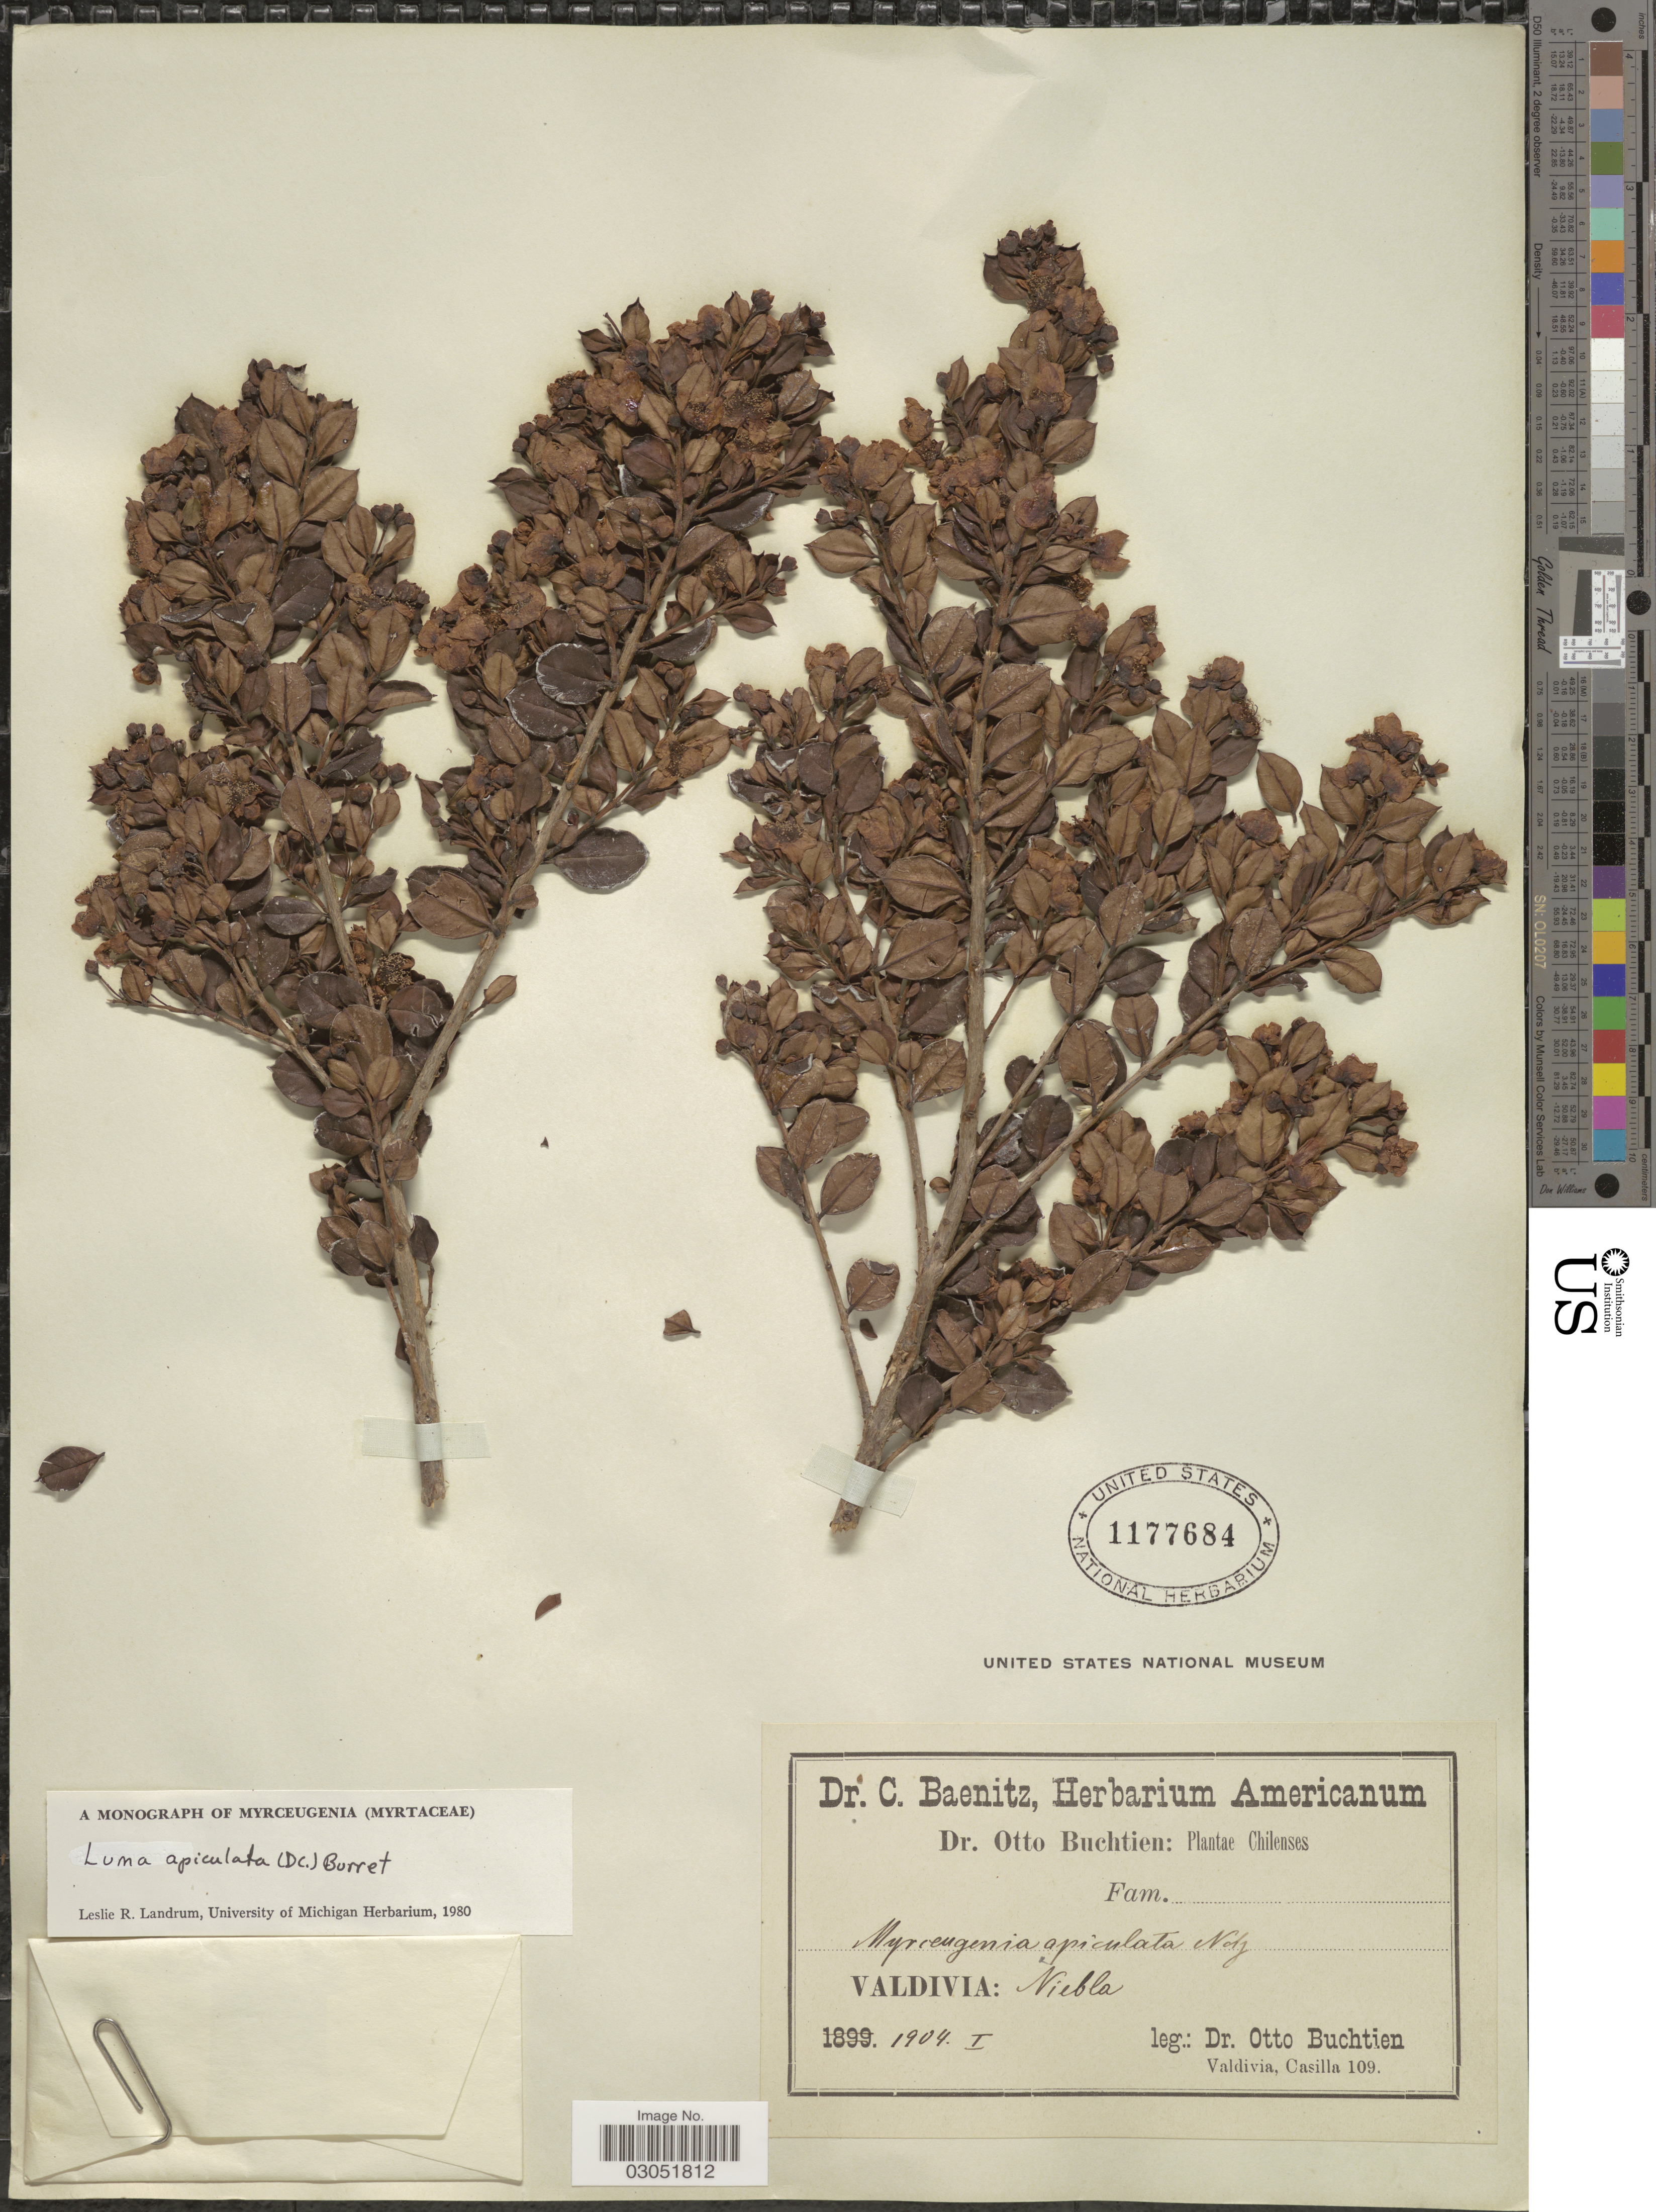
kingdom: Plantae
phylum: Tracheophyta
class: Magnoliopsida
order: Myrtales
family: Myrtaceae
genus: Luma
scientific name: Luma apiculata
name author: (DC.) Burret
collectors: O. Buchtien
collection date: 1904-01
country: Chile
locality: Valdivia: Niebla.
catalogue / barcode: US 1177684